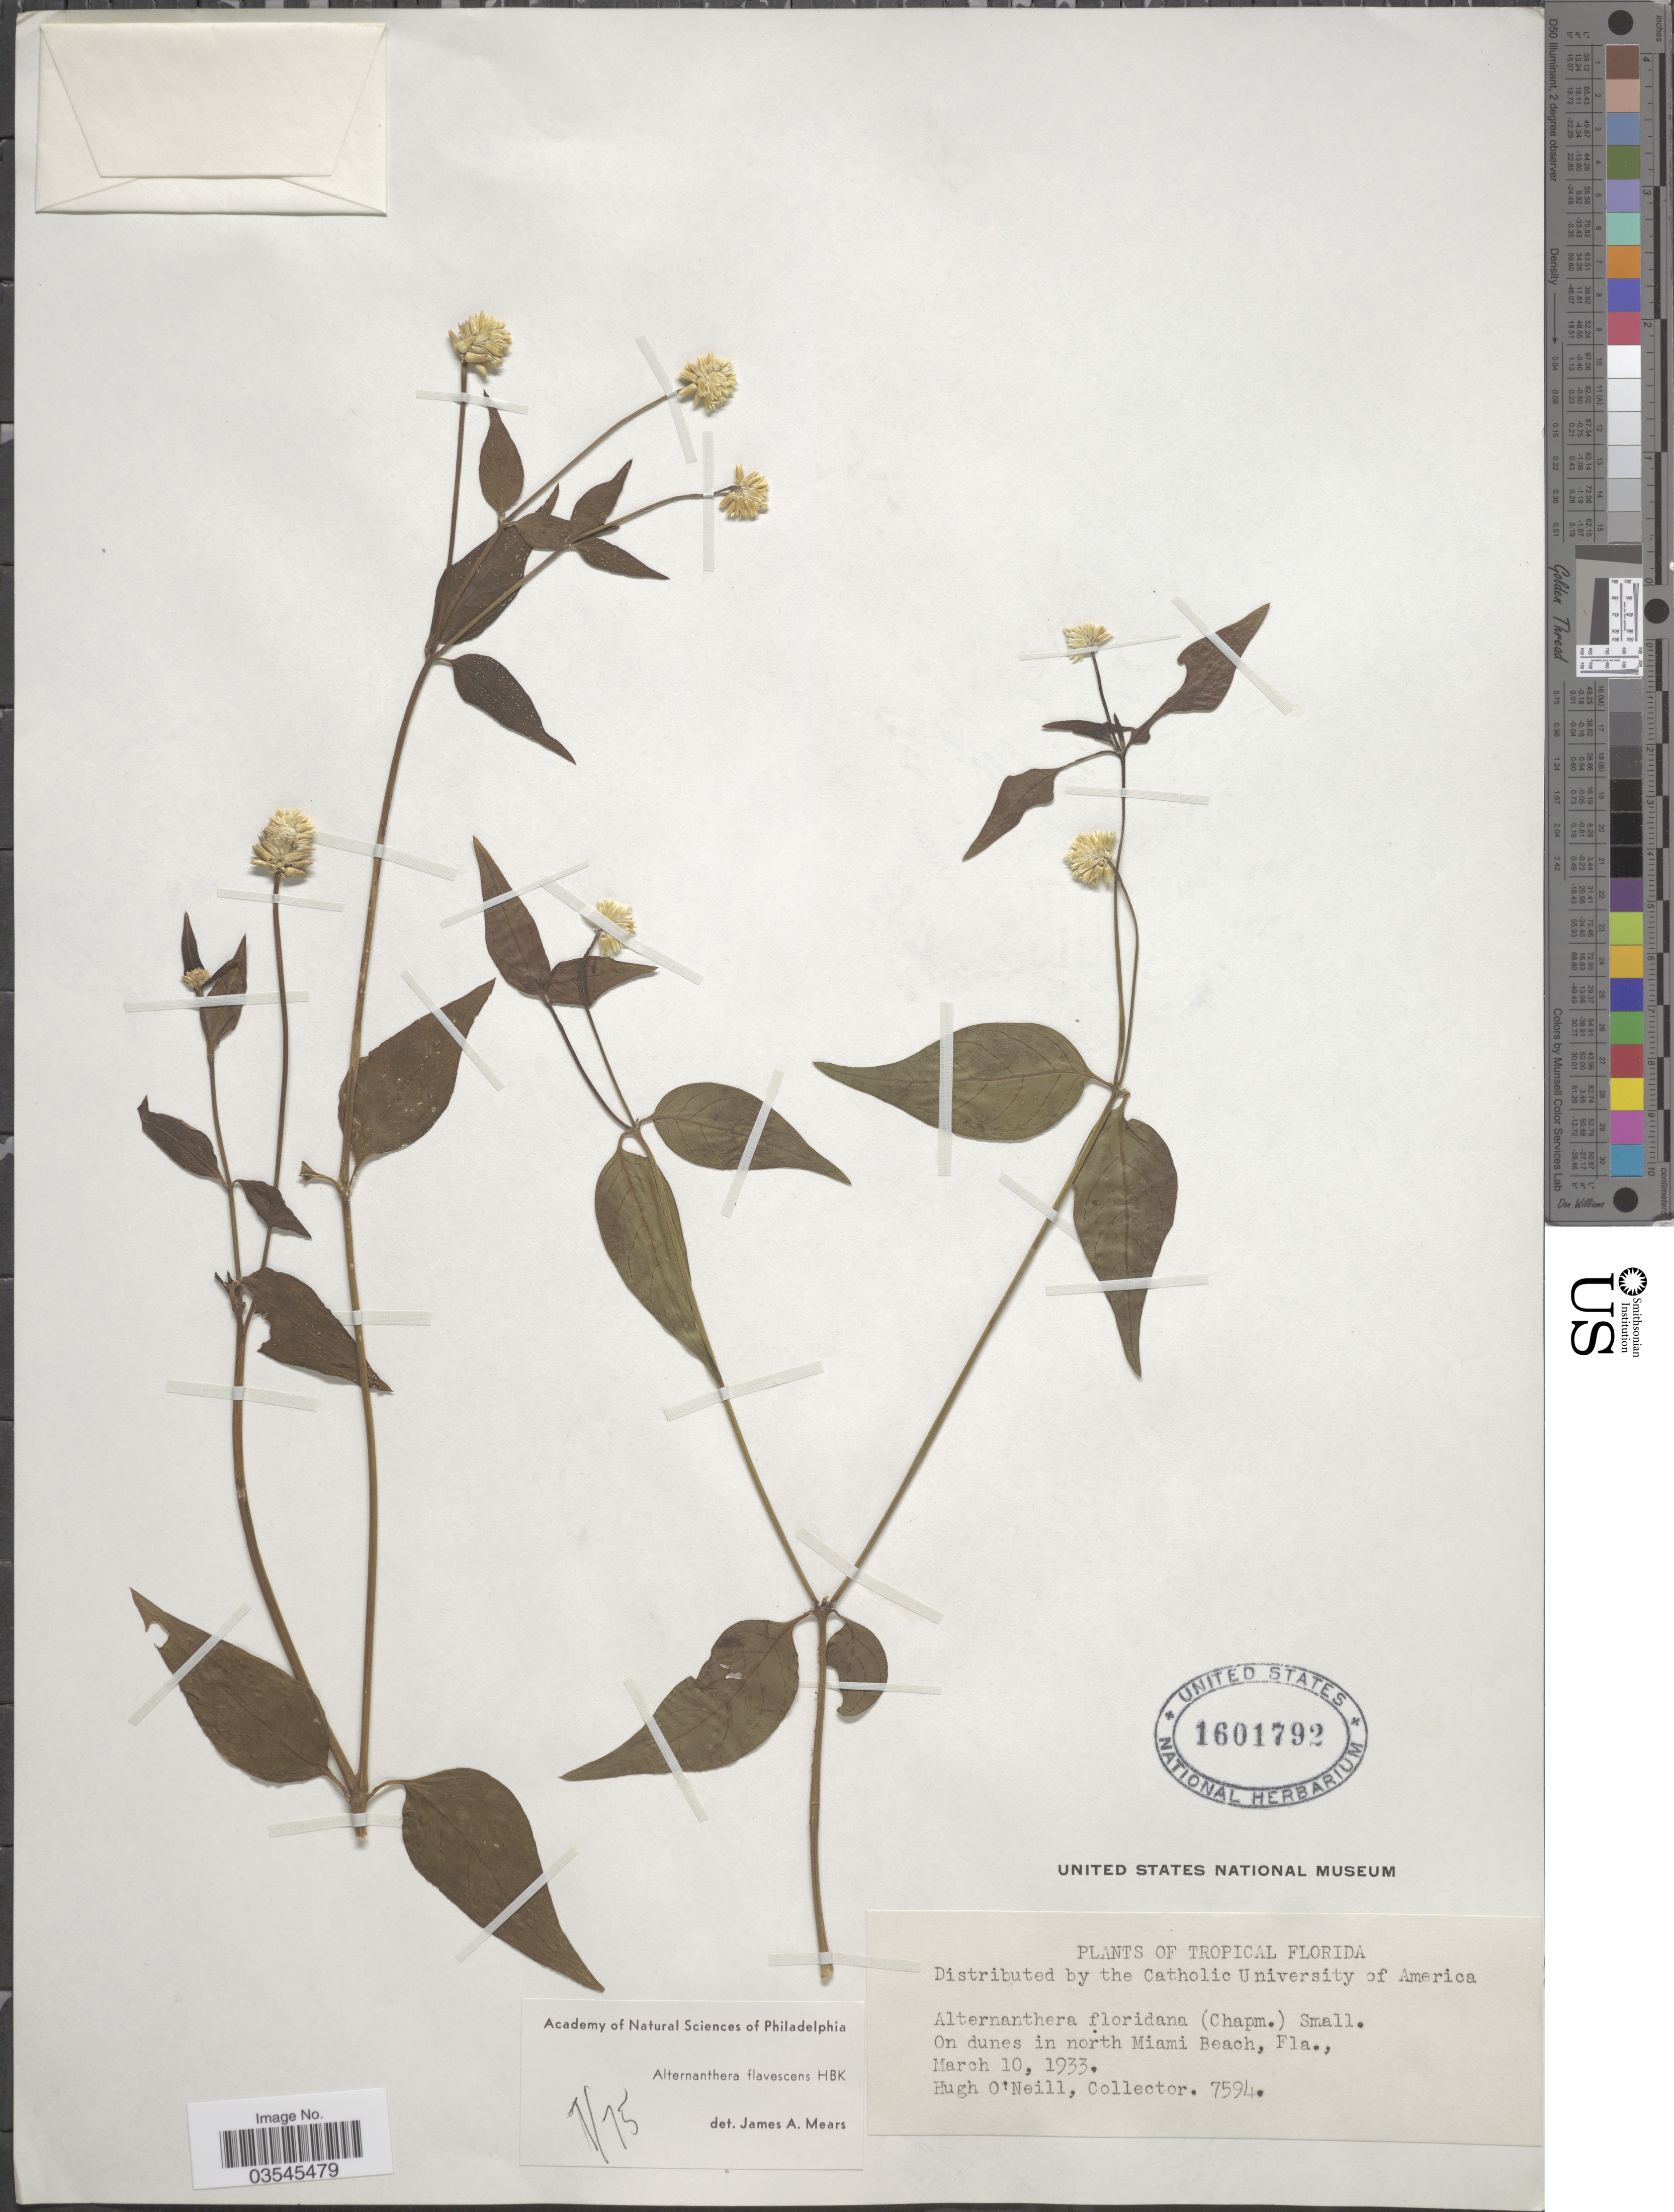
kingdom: Plantae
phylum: Tracheophyta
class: Magnoliopsida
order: Caryophyllales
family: Amaranthaceae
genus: Alternanthera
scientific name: Alternanthera flavescens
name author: Kunth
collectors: H. O'Neill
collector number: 7594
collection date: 1933-03-10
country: United States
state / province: Florida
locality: Tropical Florida. On dunes in north Miami Beach.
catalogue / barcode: US 1601792